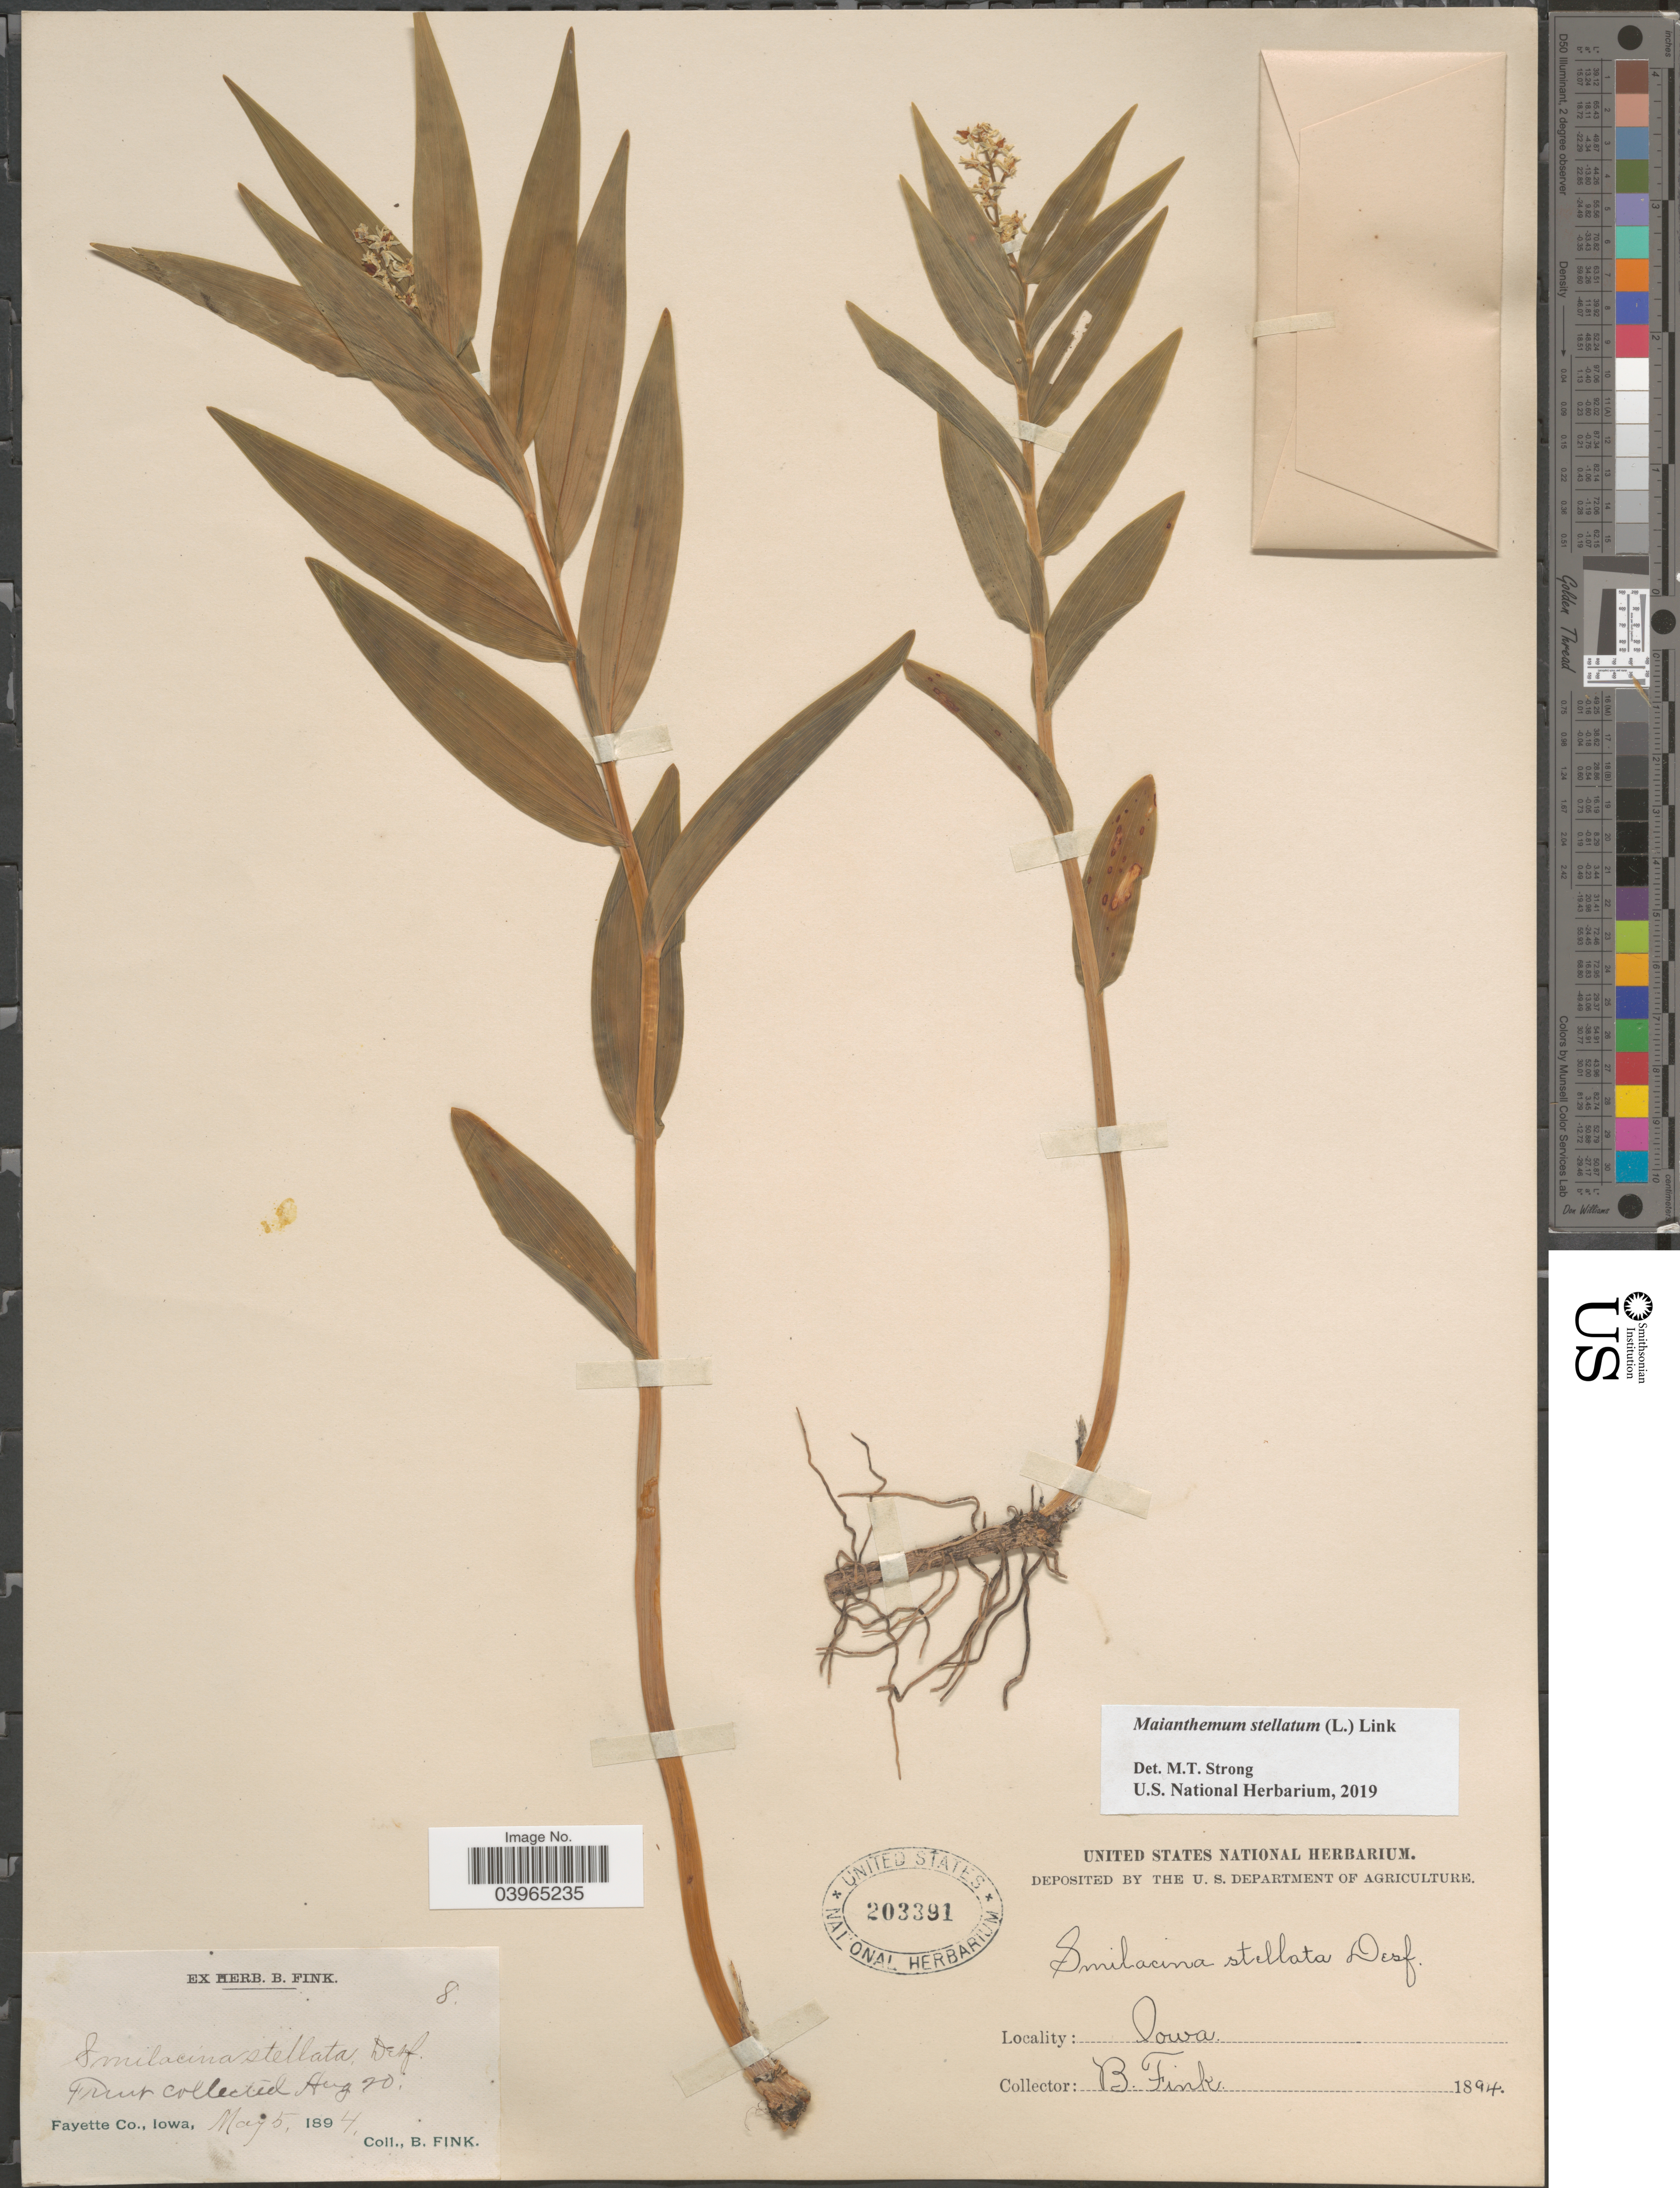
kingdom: Plantae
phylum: Tracheophyta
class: Liliopsida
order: Asparagales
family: Asparagaceae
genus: Maianthemum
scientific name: Maianthemum stellatum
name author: (L.) Link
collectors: B. Fink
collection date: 1894-05-05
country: United States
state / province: Iowa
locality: Fayette Co.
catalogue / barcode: US 203391